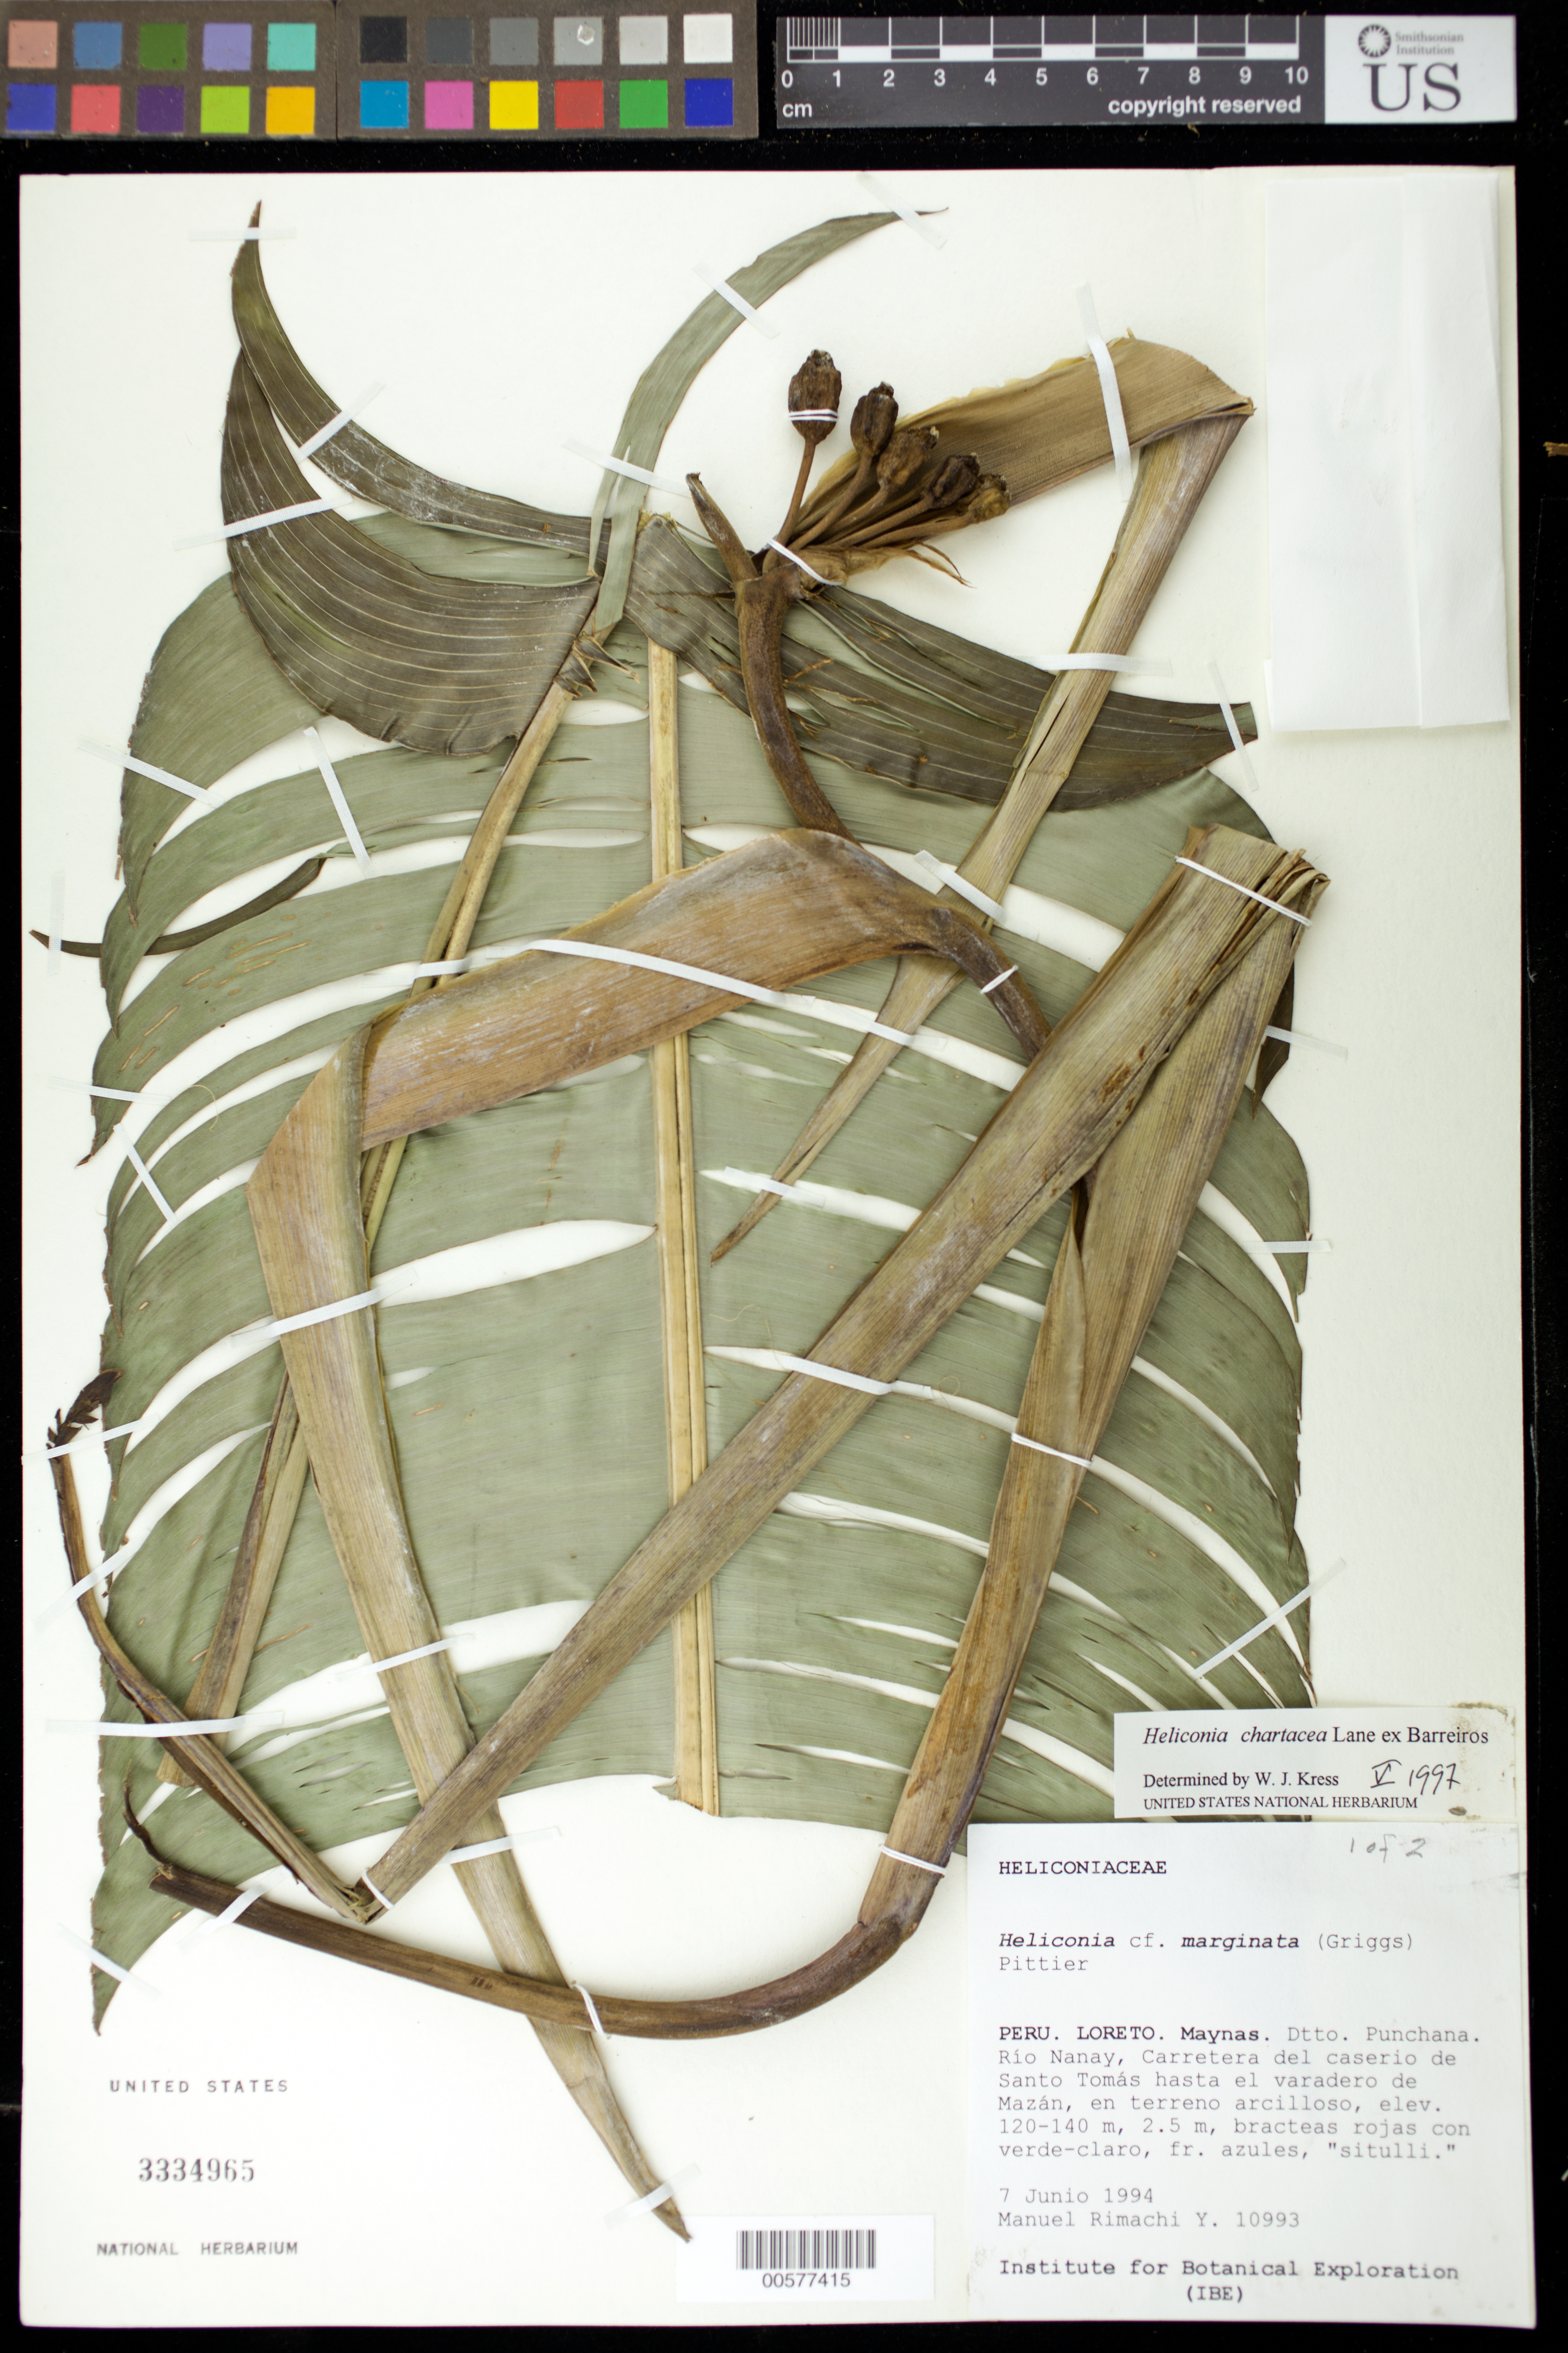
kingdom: Plantae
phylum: Tracheophyta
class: Liliopsida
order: Zingiberales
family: Heliconiaceae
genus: Heliconia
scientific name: Heliconia chartacea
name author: Lane ex Barreiros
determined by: Kress, W. J., (US), Smithsonian Institution - National Museum of Natural History (UNITED STATES)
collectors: M. Rimachi Y.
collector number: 10993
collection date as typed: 07 Jun 1994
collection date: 1994-06-07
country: Peru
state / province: Loreto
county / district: Maynas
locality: Dtto. Punchana, Rio Nanay, road between Santo Tomas and Mazan shipyard.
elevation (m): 120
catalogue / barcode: US 3334965